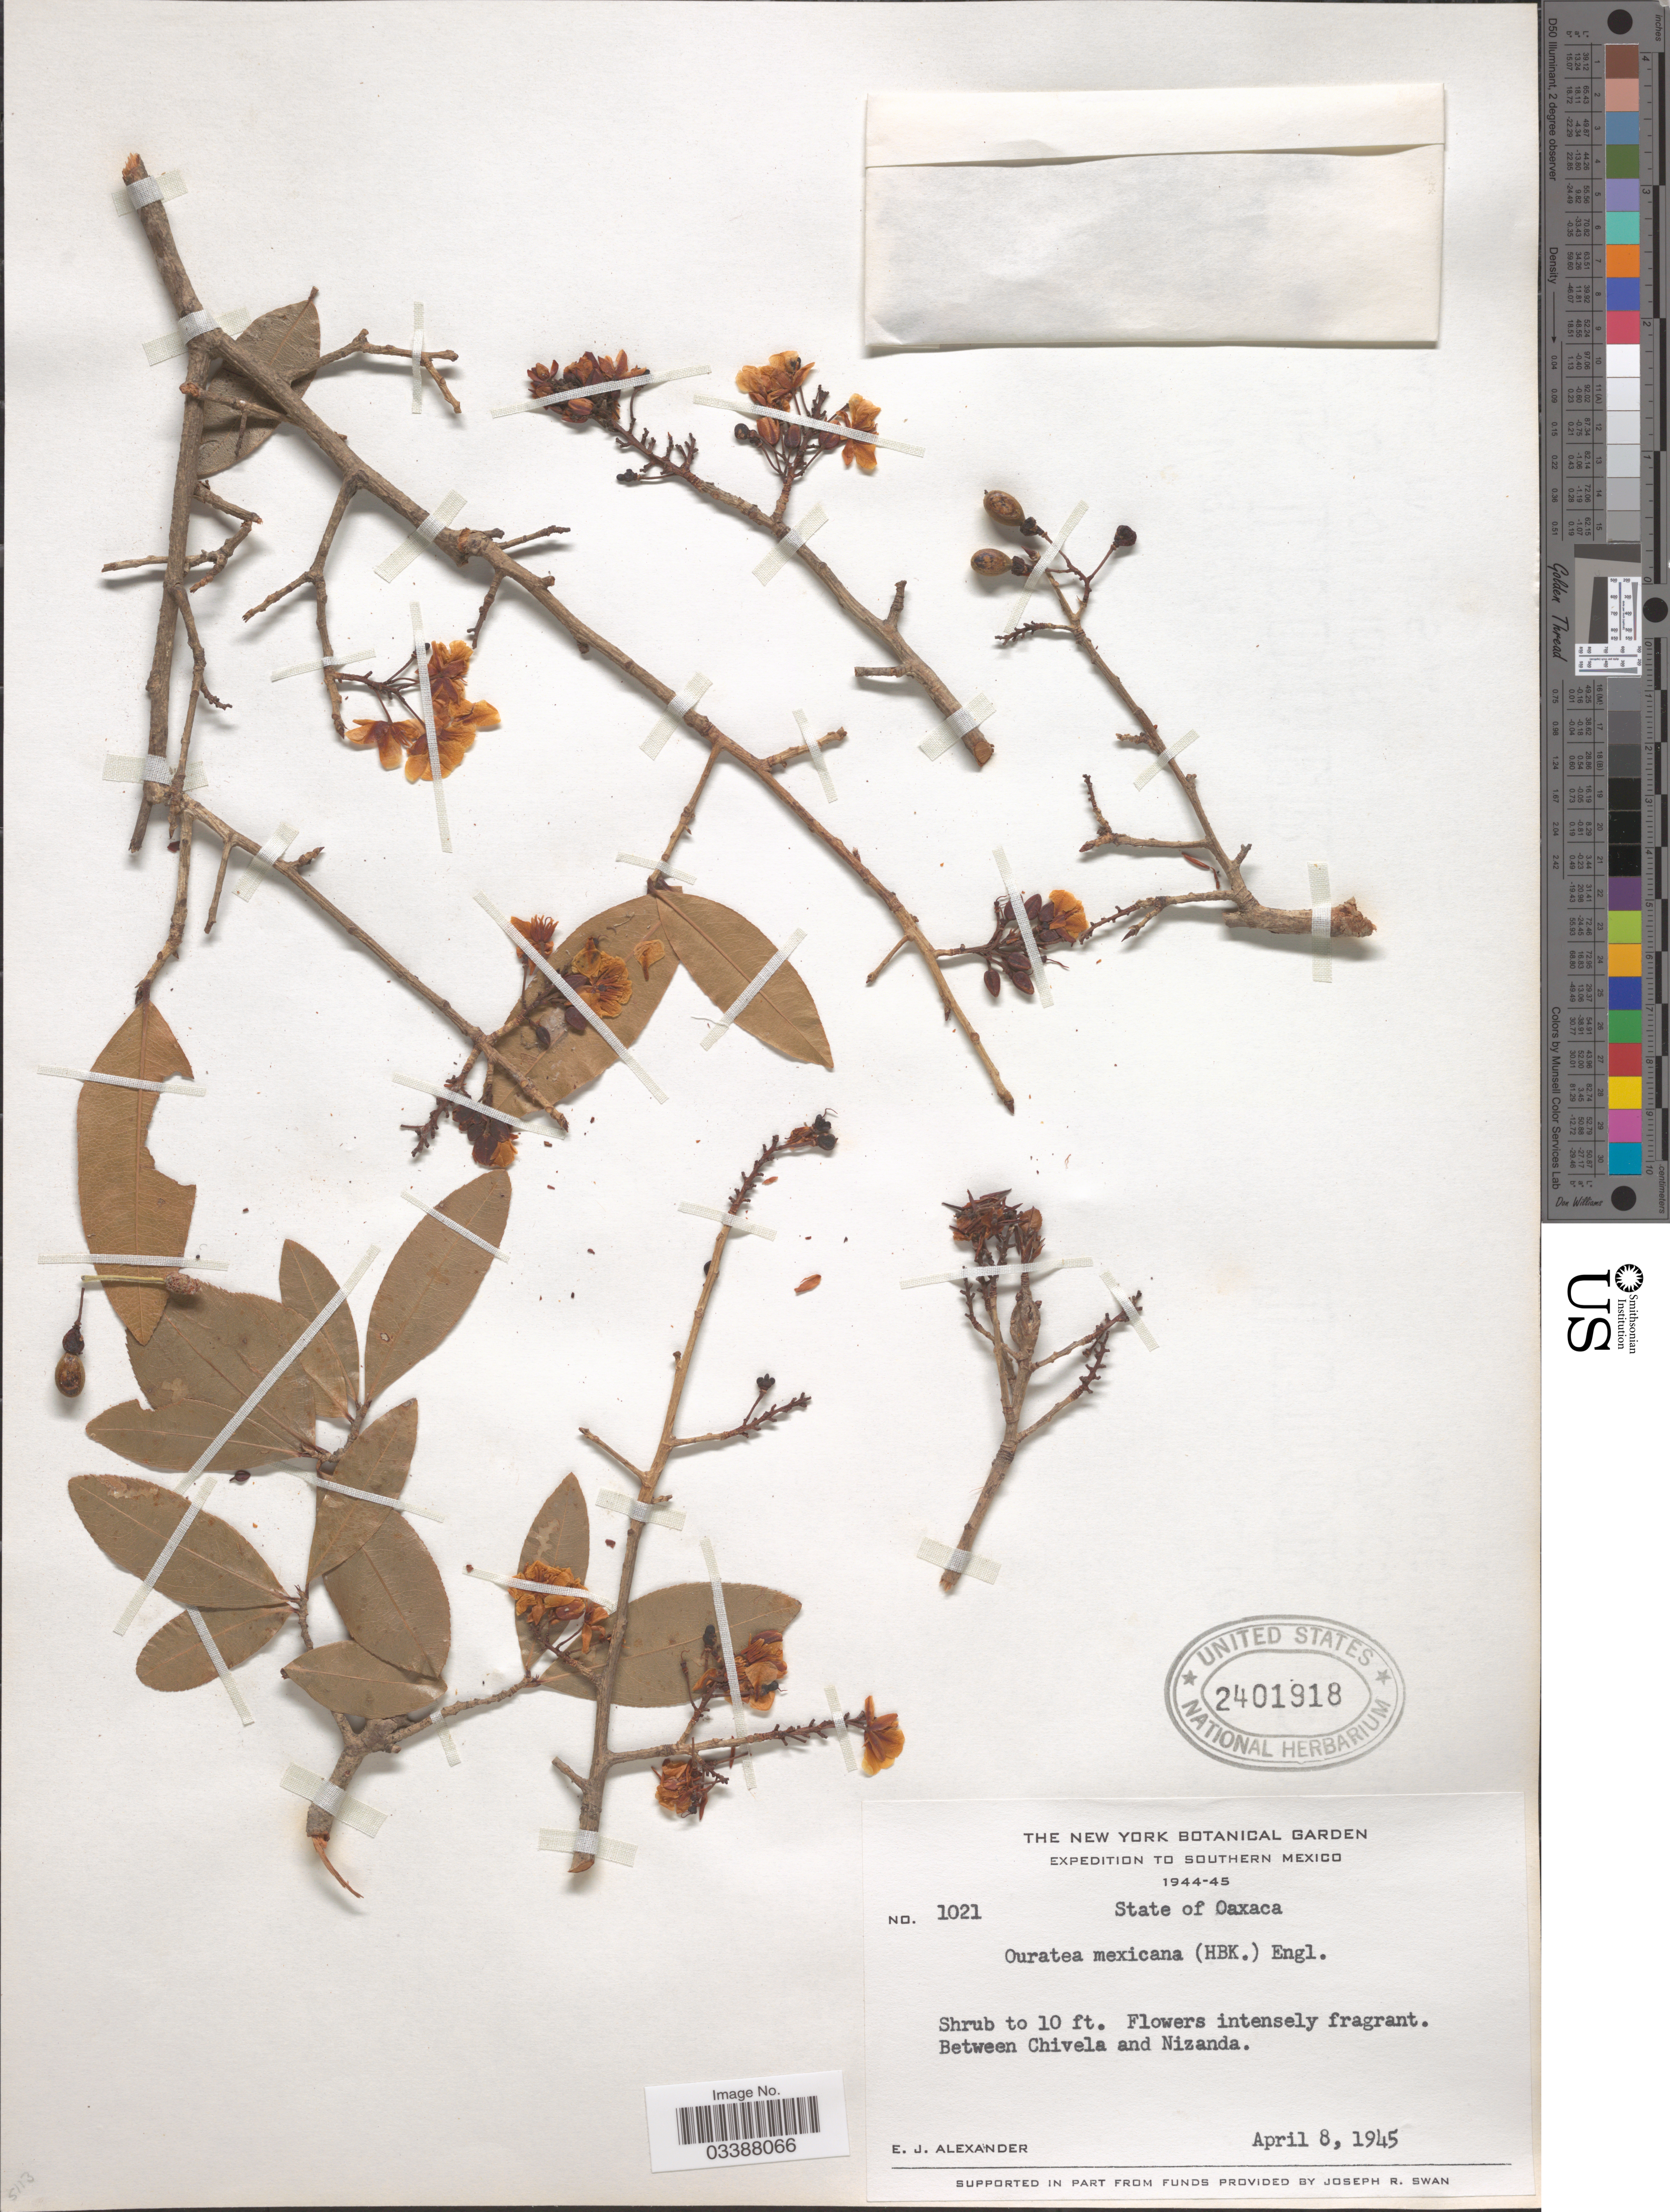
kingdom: Plantae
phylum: Tracheophyta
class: Magnoliopsida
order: Malpighiales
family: Ochnaceae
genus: Ouratea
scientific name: Ouratea mexicana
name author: (Humb.) Engl.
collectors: E. J. Alexander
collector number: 1021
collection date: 1945-04-08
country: Mexico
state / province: Oaxaca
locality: Southern Mexico. Between Chivela and Nizanda.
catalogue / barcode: US 2401918